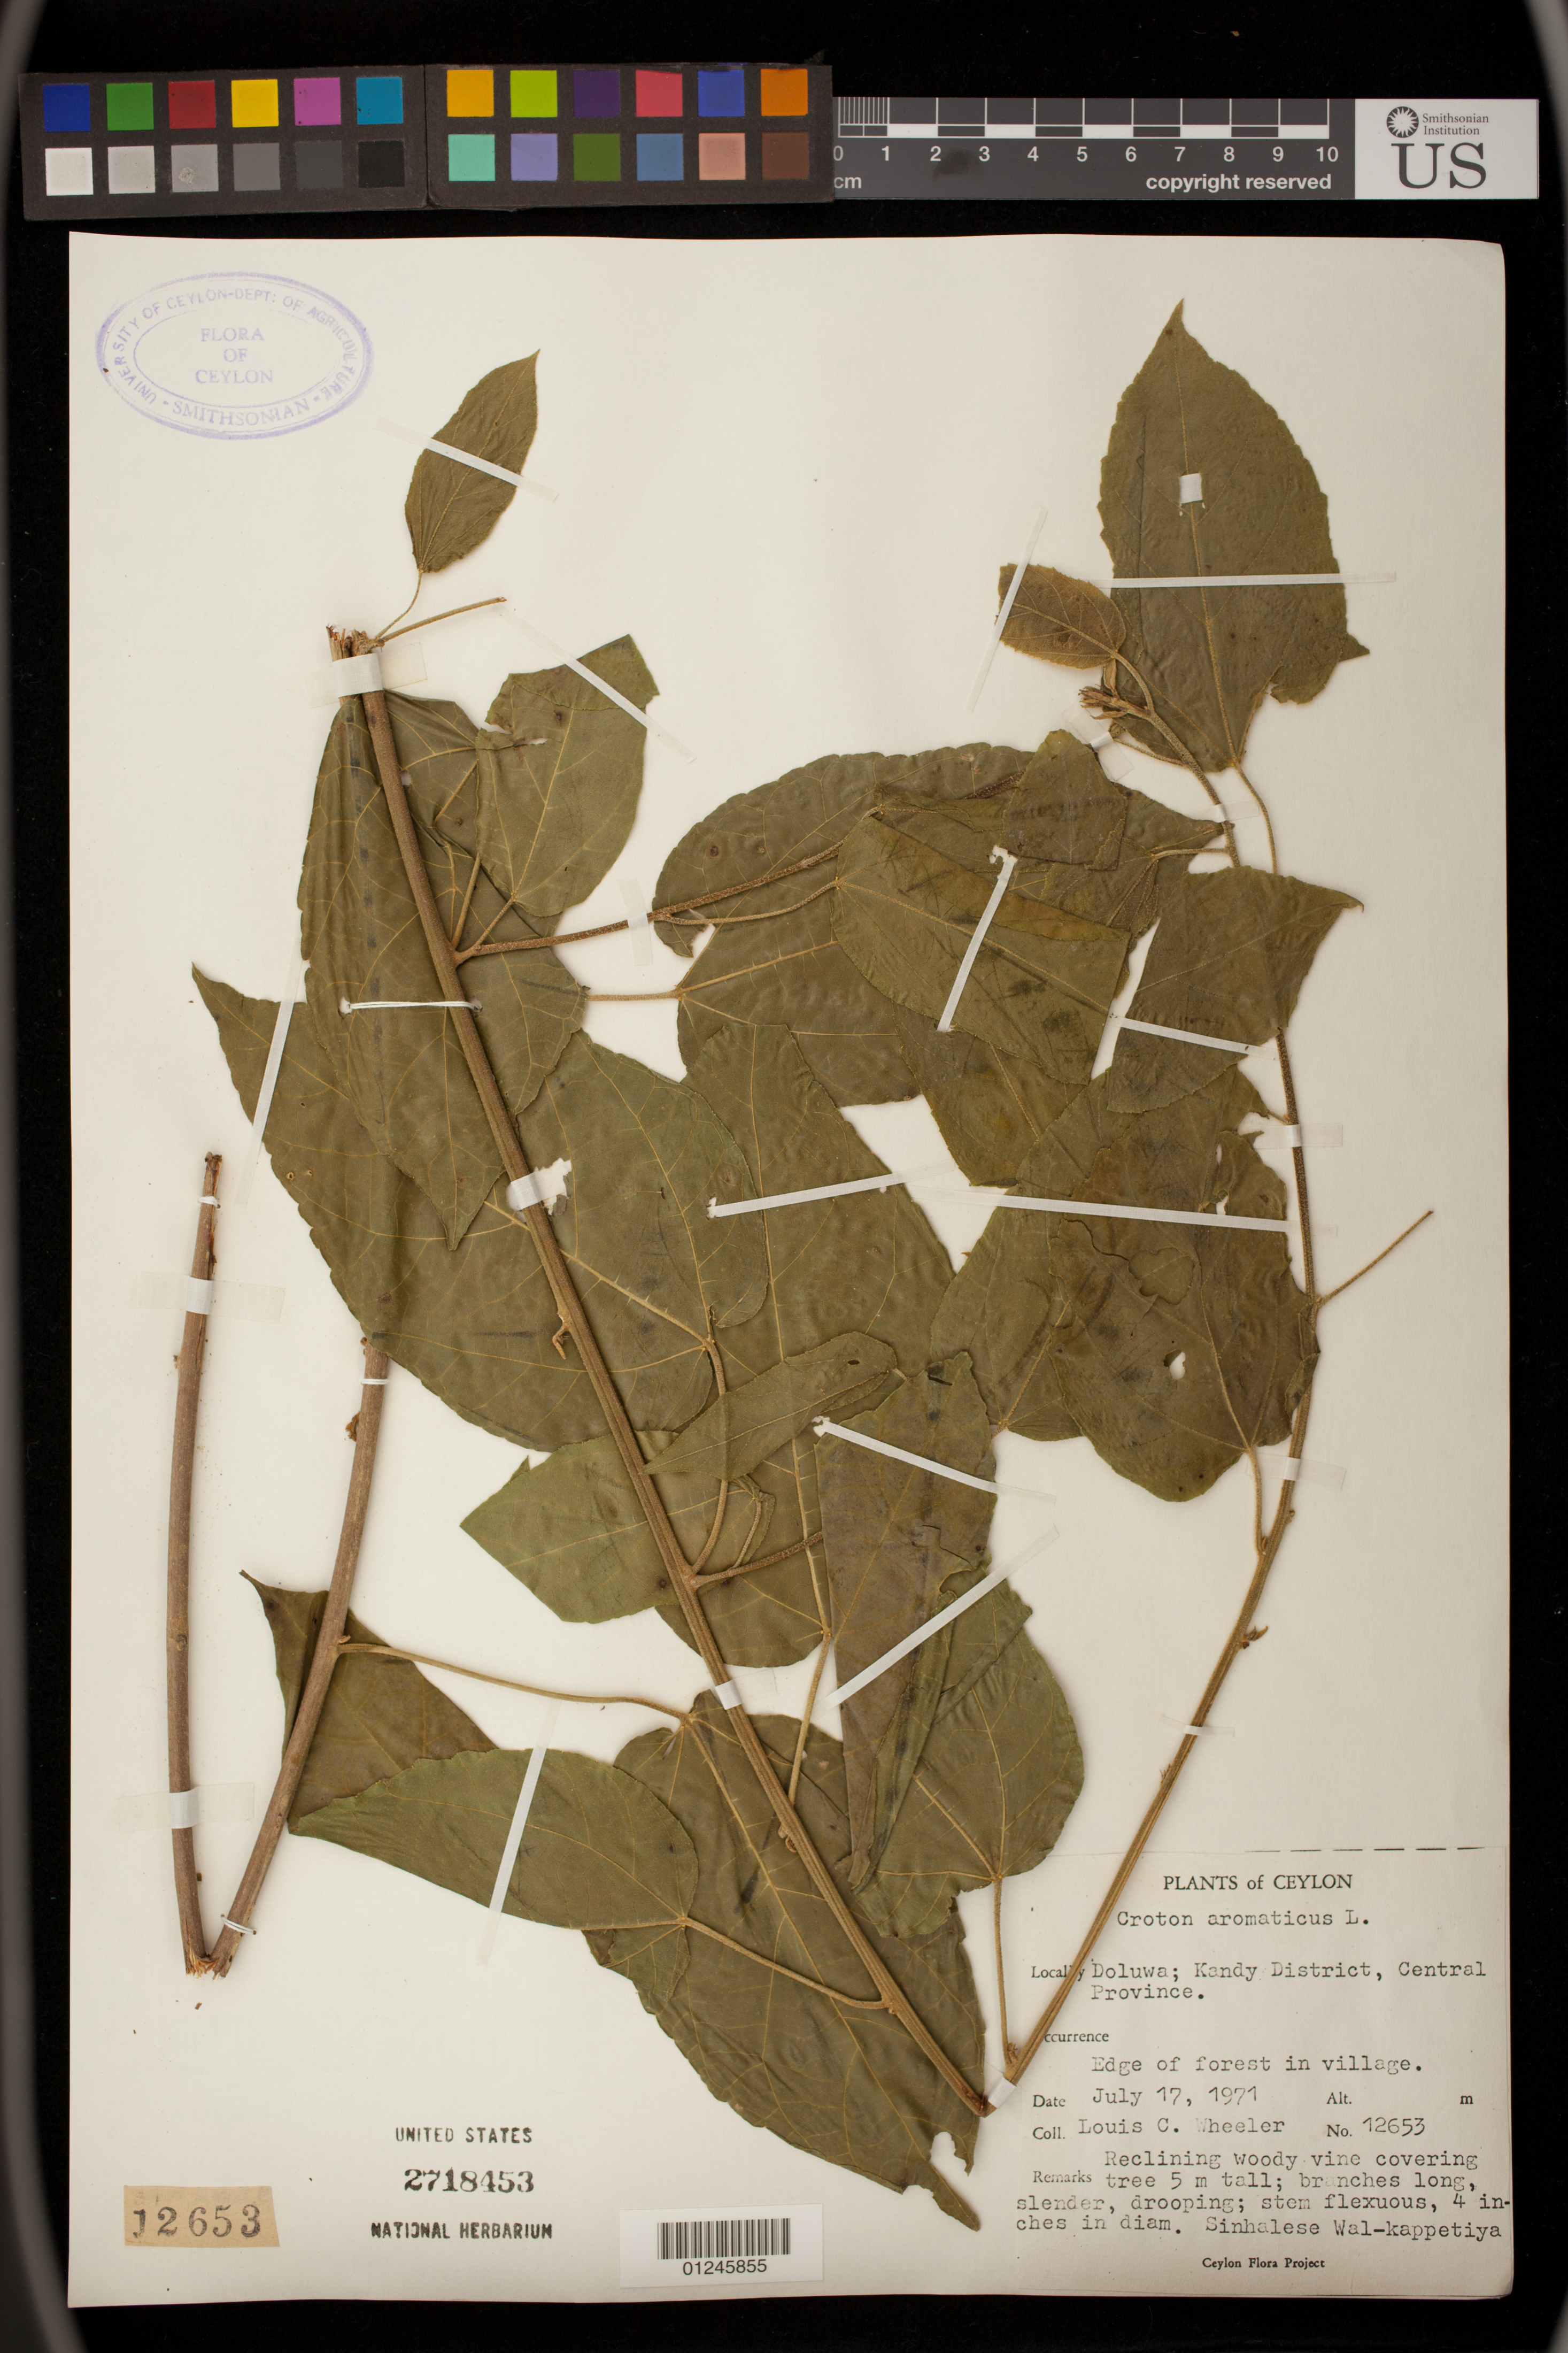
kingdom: Plantae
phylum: Tracheophyta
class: Magnoliopsida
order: Malpighiales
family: Euphorbiaceae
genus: Croton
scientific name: Croton aromaticus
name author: L.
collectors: L. C. Wheeler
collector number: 12653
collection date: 1971-07-17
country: Sri Lanka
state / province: Central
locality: Doluwa, Kandy District.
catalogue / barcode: US 2718453